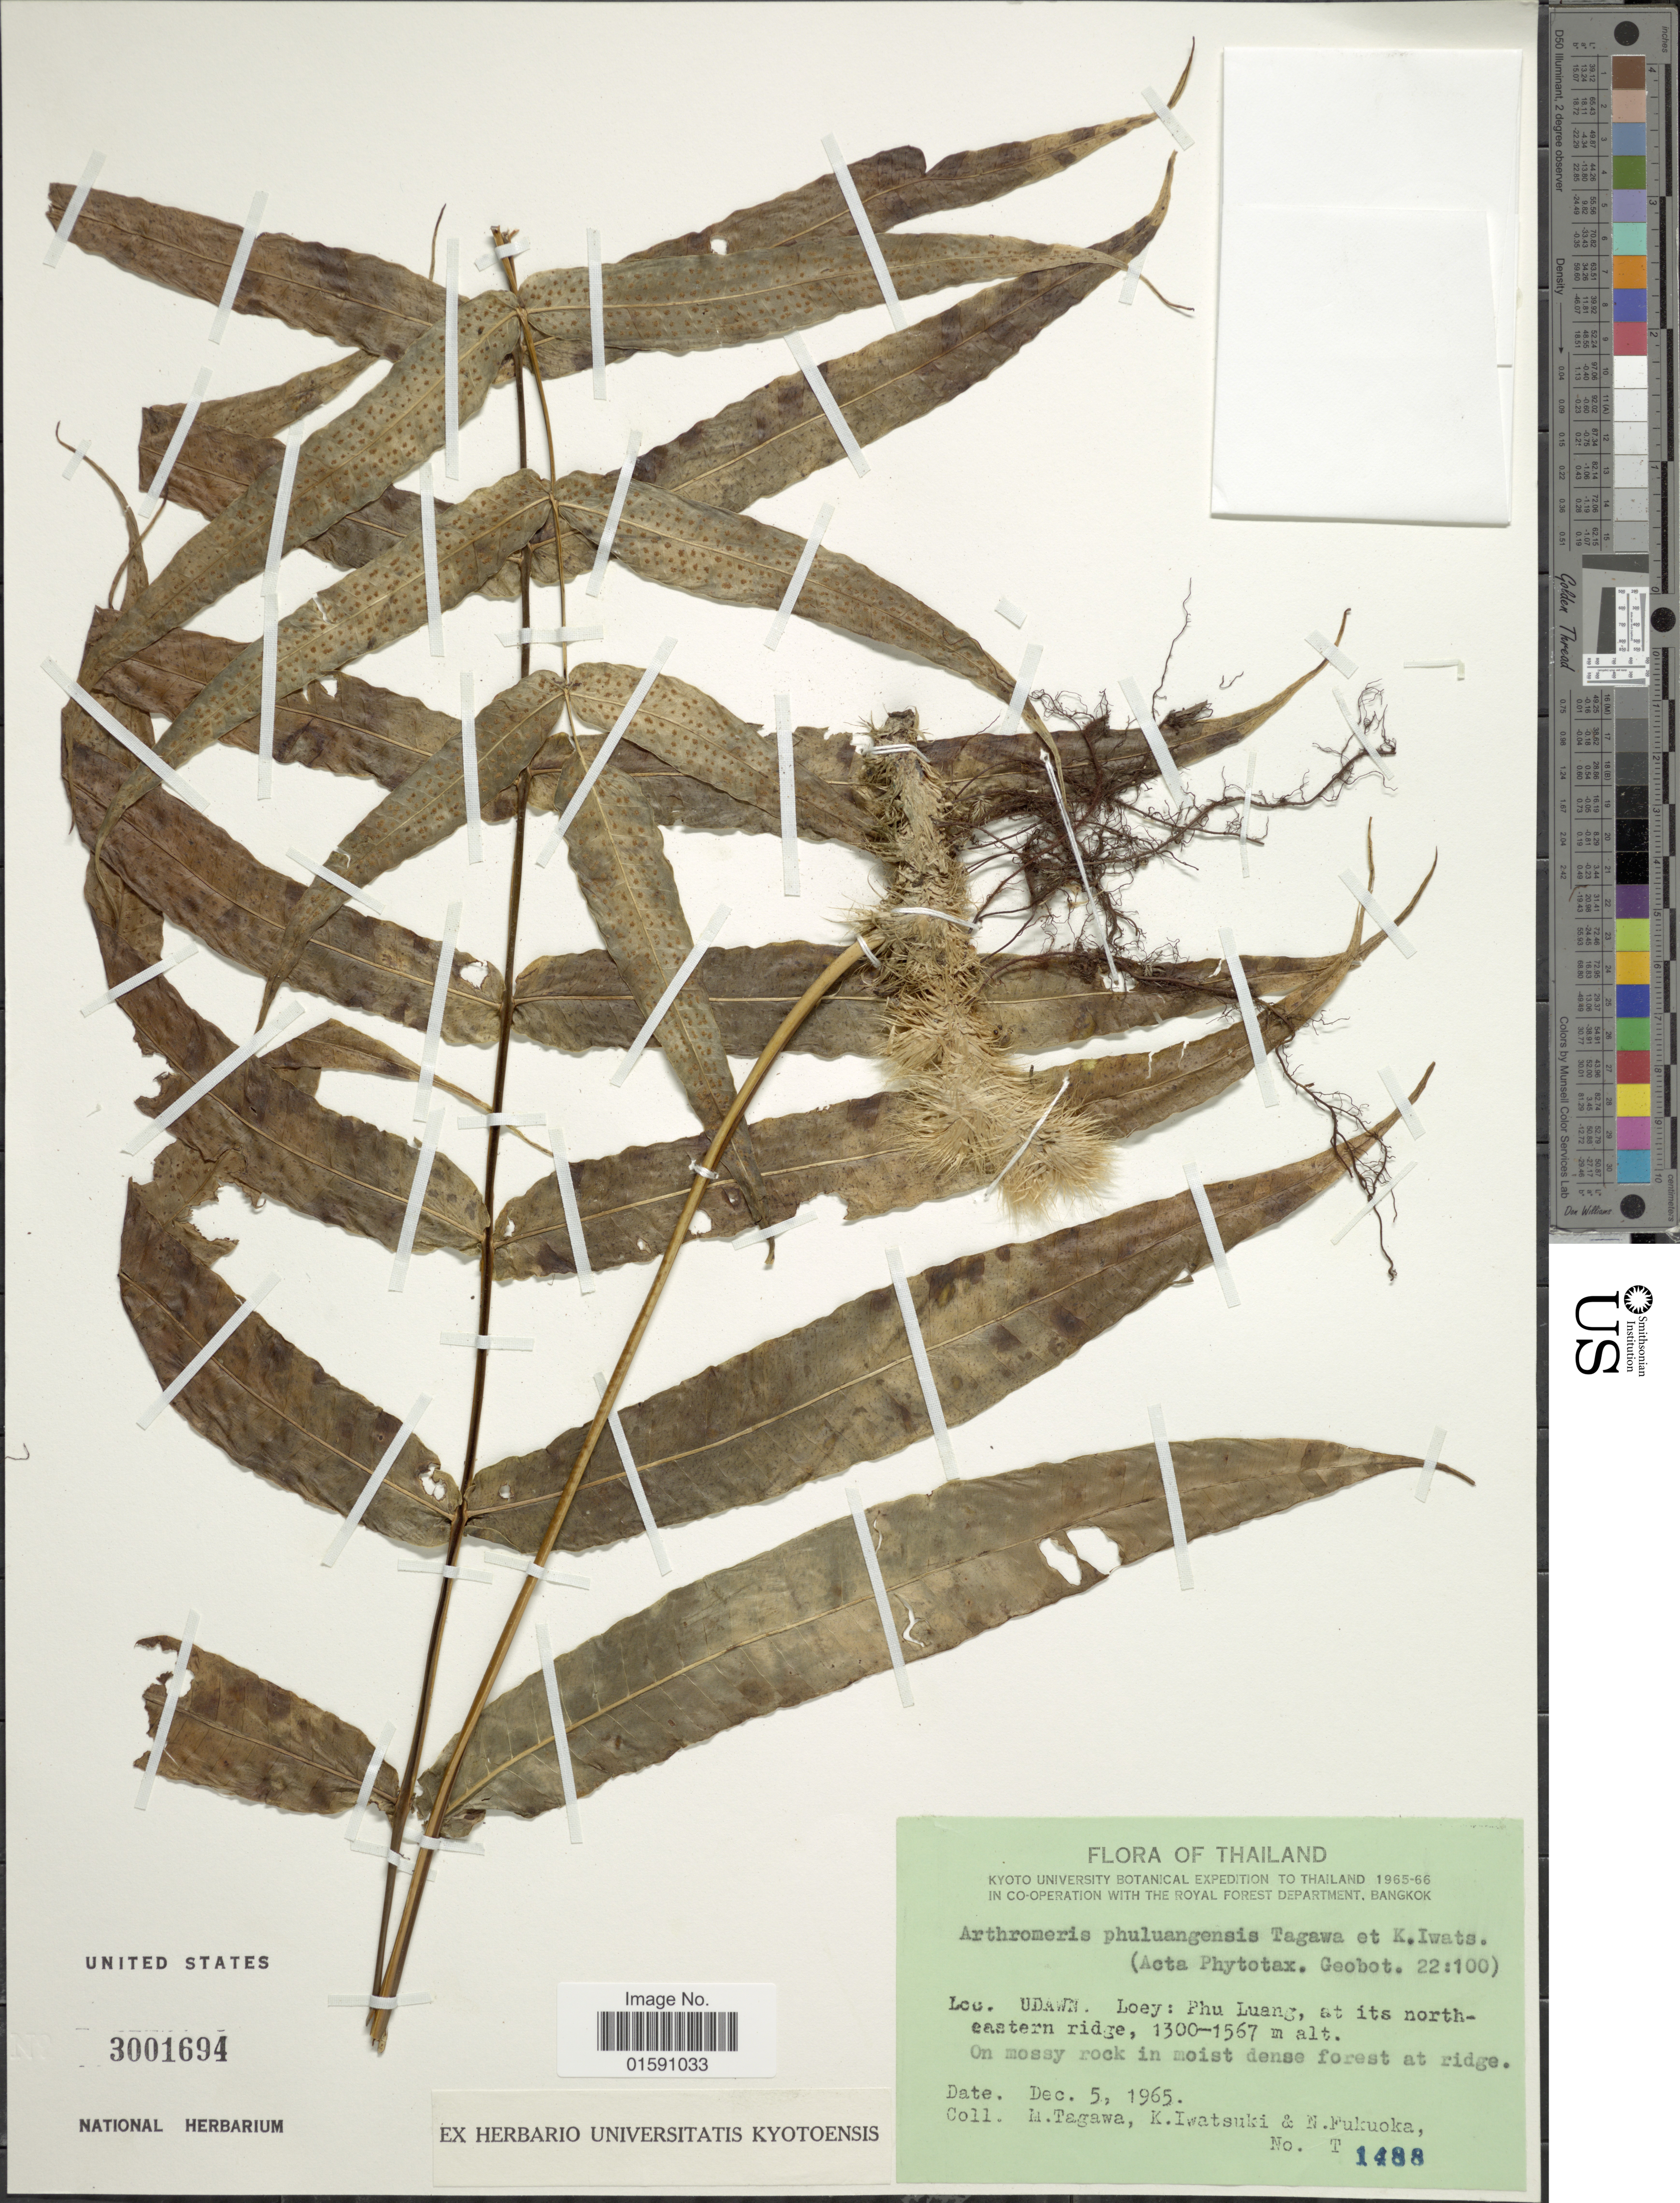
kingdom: Plantae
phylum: Tracheophyta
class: Polypodiopsida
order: Polypodiales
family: Polypodiaceae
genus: Arthromeris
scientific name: Arthromeris phuluangensis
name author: Tagawa & K. Iwats.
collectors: M. Tagawa, K. Iwatsuki & N. Fukuoka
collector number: T 1488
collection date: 1965-12-05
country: Thailand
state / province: Loei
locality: Udawn. Loey: Phu Luang, at its northeastern ridge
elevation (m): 1300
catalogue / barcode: US 3001694